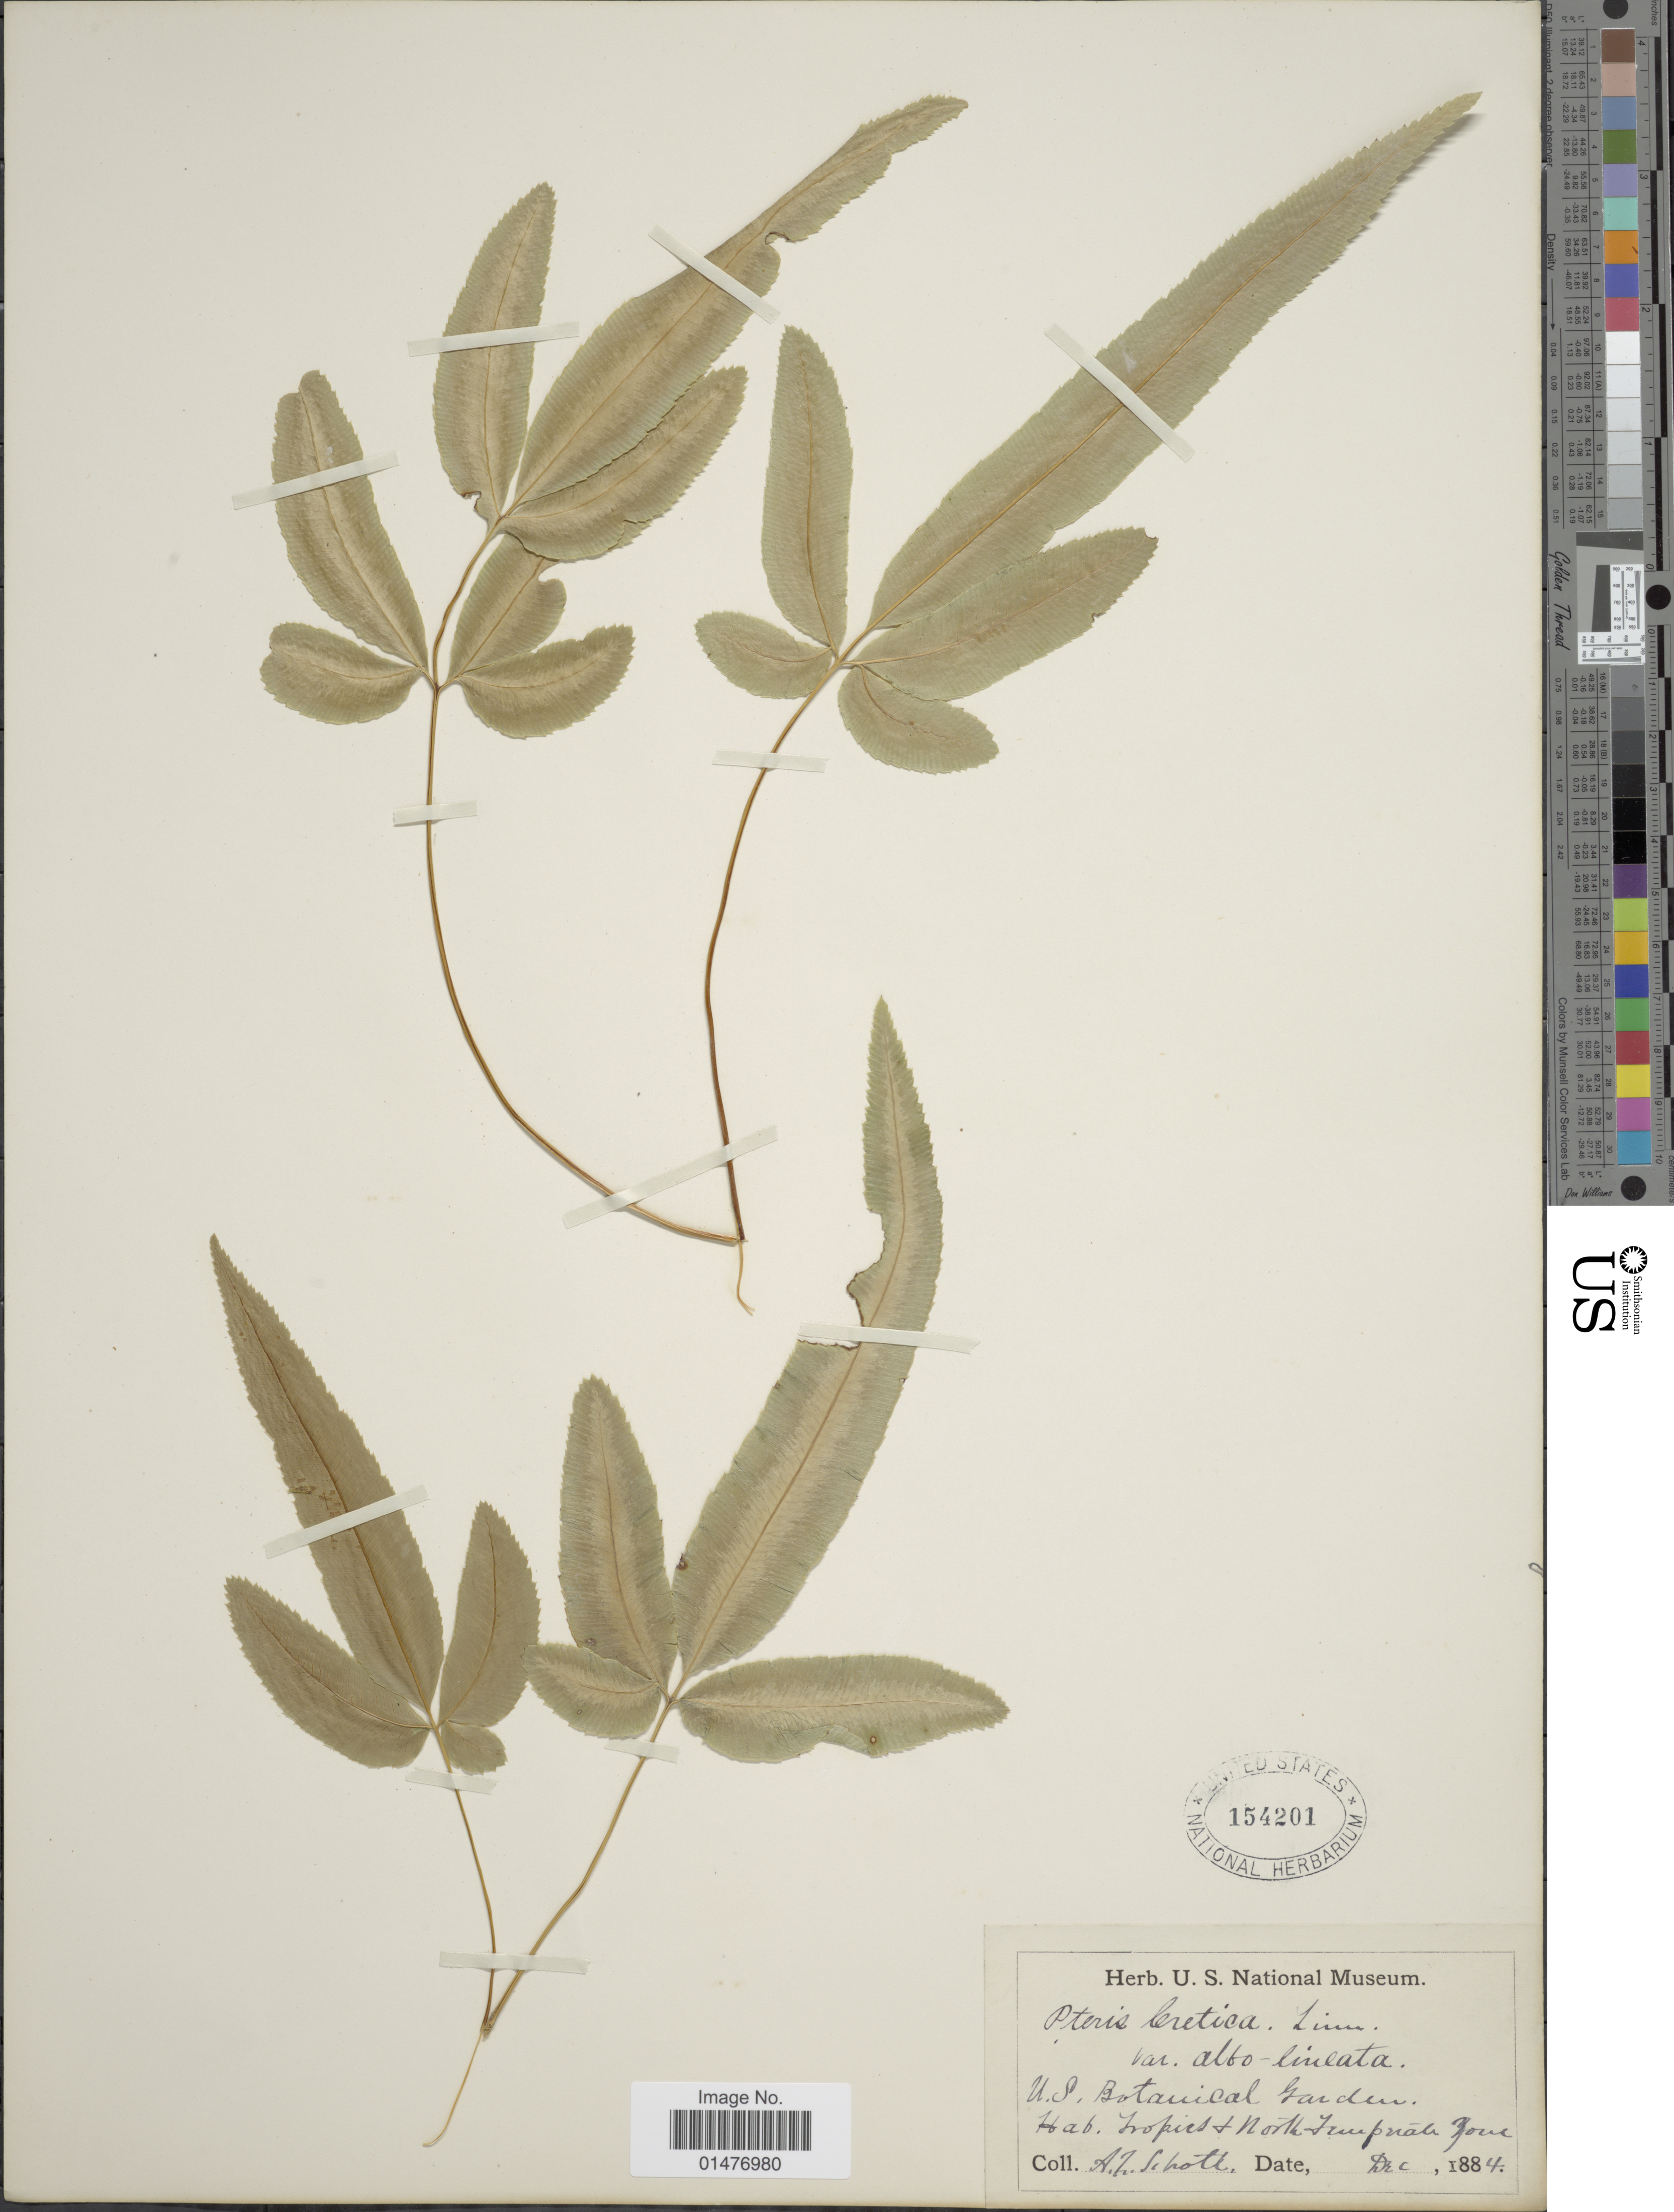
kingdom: Plantae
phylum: Tracheophyta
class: Polypodiopsida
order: Polypodiales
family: Pteridaceae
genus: Pteris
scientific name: Pteris cretica var. albolineata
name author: Hook.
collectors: A. L. Schott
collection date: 1884-12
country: United States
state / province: District of Columbia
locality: U. S. Botanical Garden, Hab. tropics + North Temperate Zone.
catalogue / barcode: US 154201